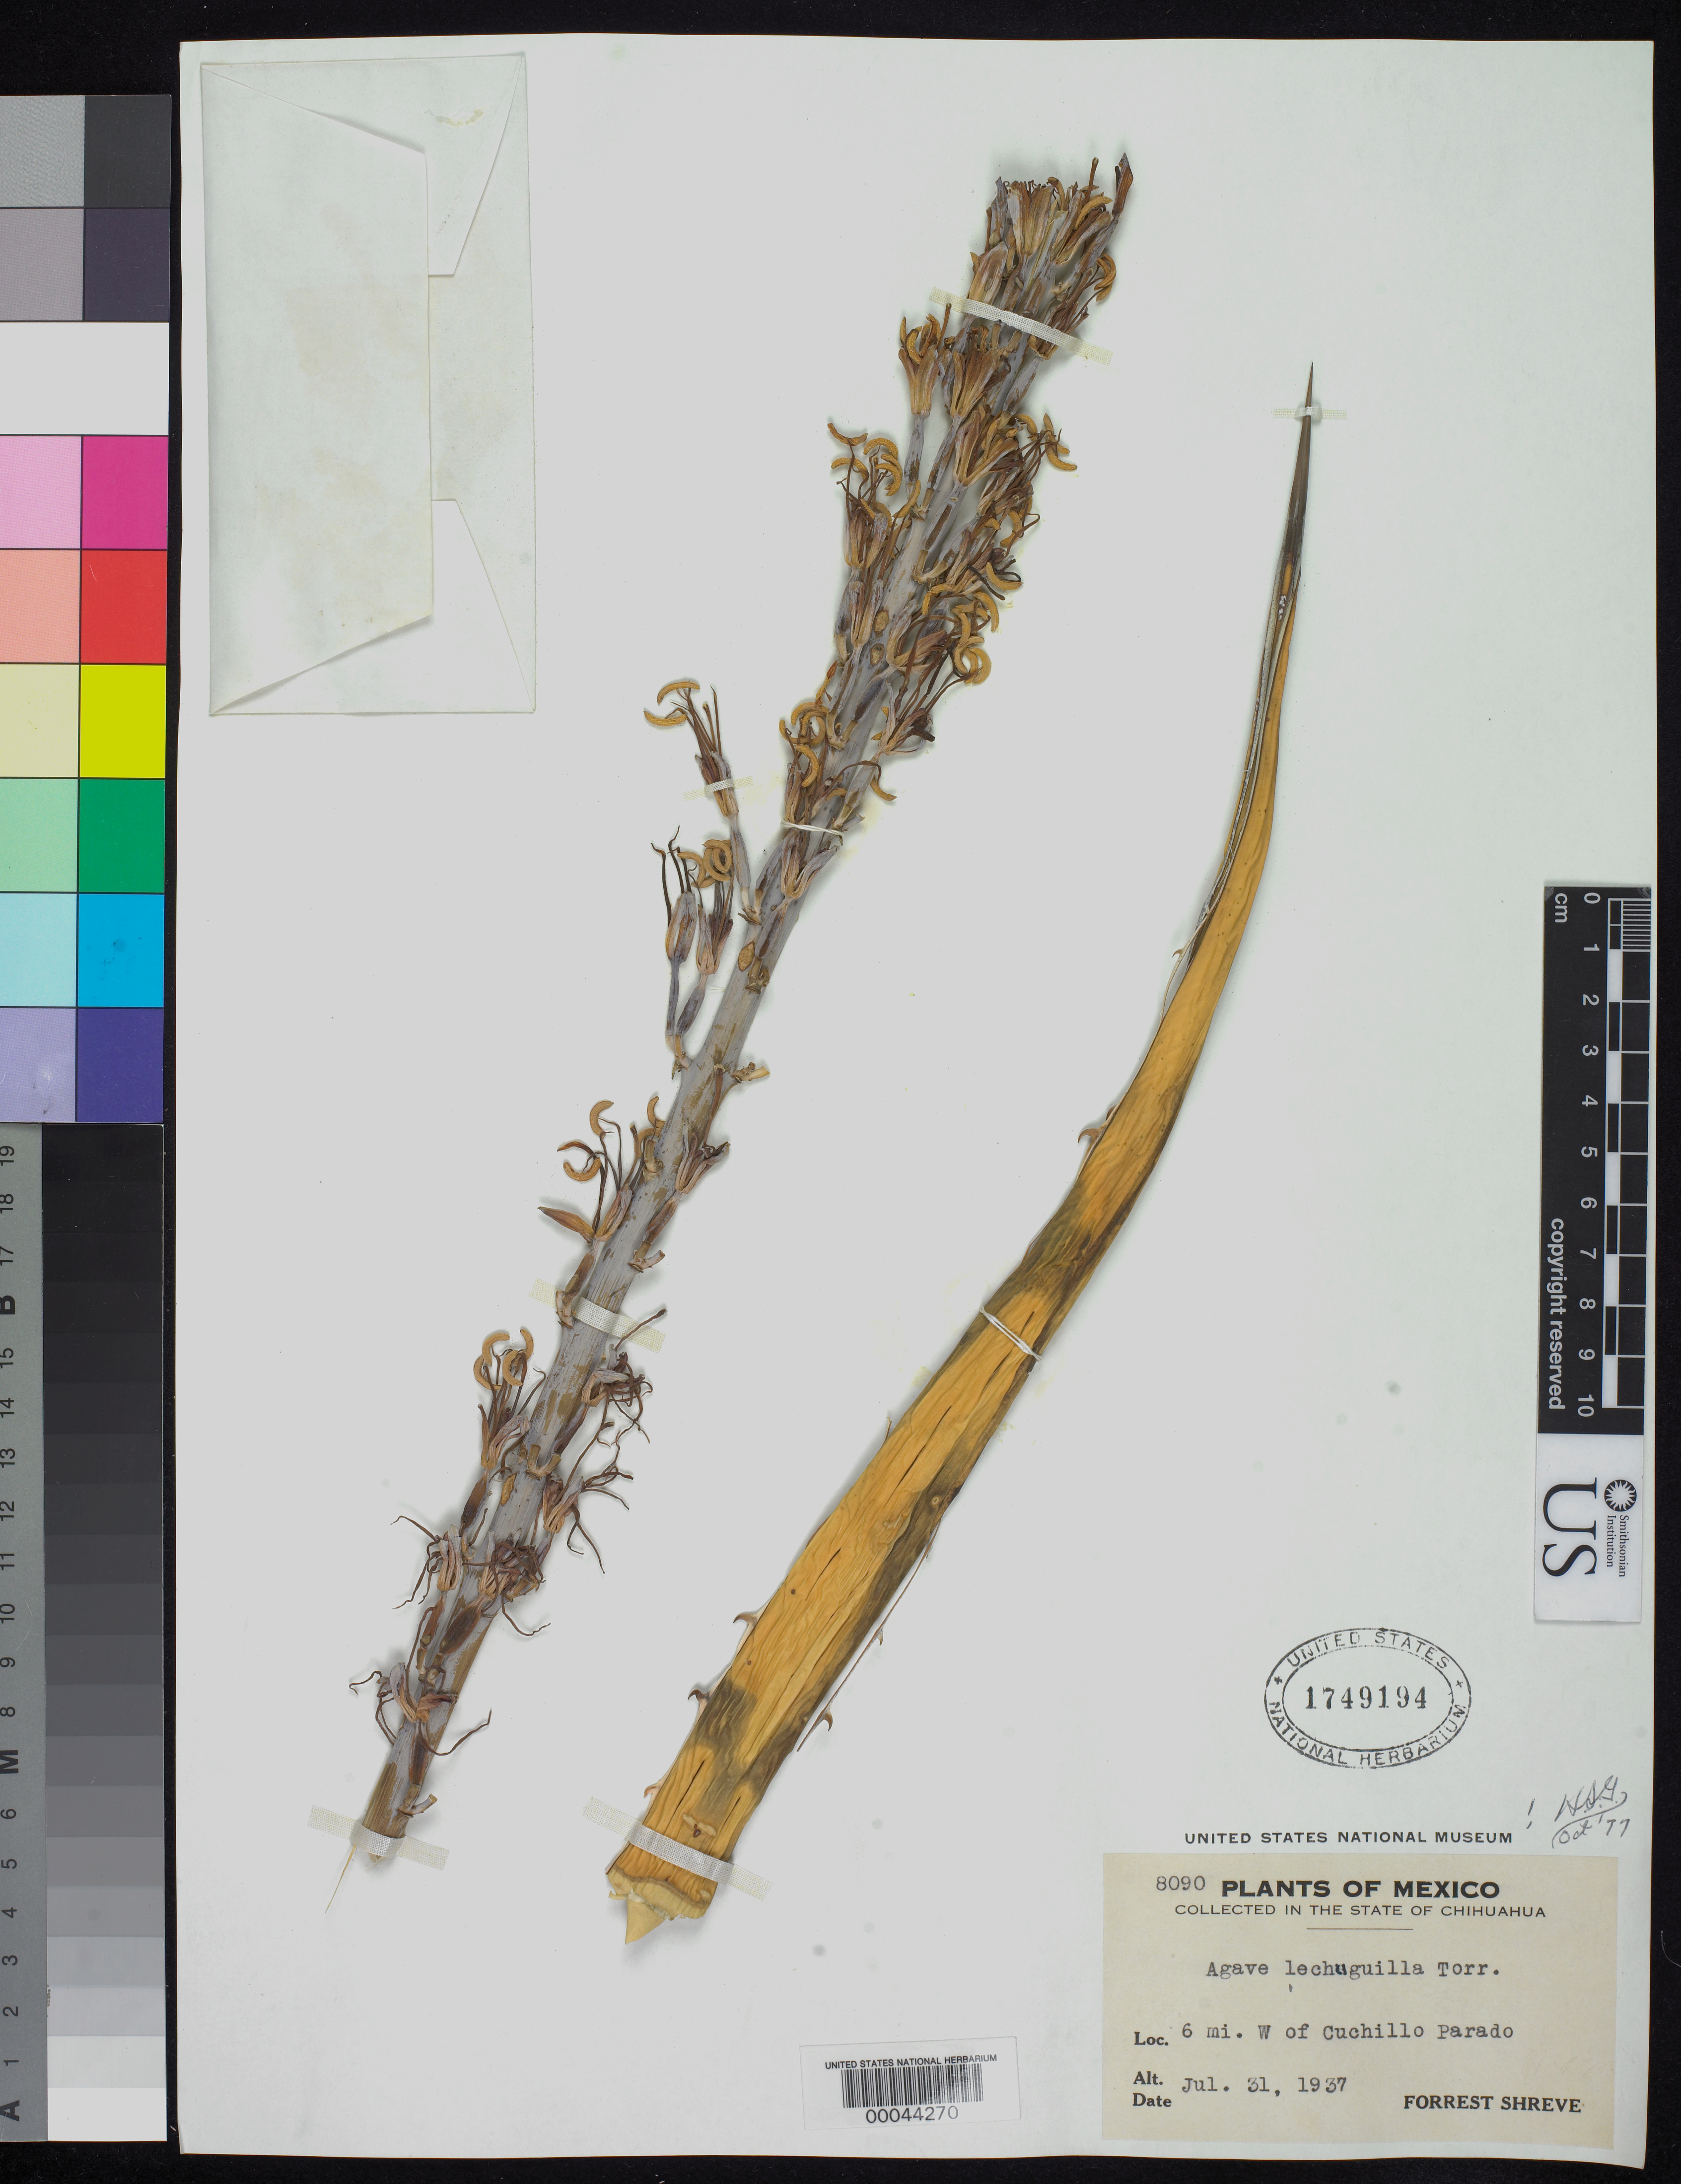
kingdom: Plantae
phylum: Tracheophyta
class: Liliopsida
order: Asparagales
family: Asparagaceae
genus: Agave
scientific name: Agave lechuguilla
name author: Torr.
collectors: F. Shreve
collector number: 8090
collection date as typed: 31 Jul 1937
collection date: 1937-07-31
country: Mexico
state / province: Chihuahua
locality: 6 mi W of Cuchillo Parado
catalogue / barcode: US 1749194